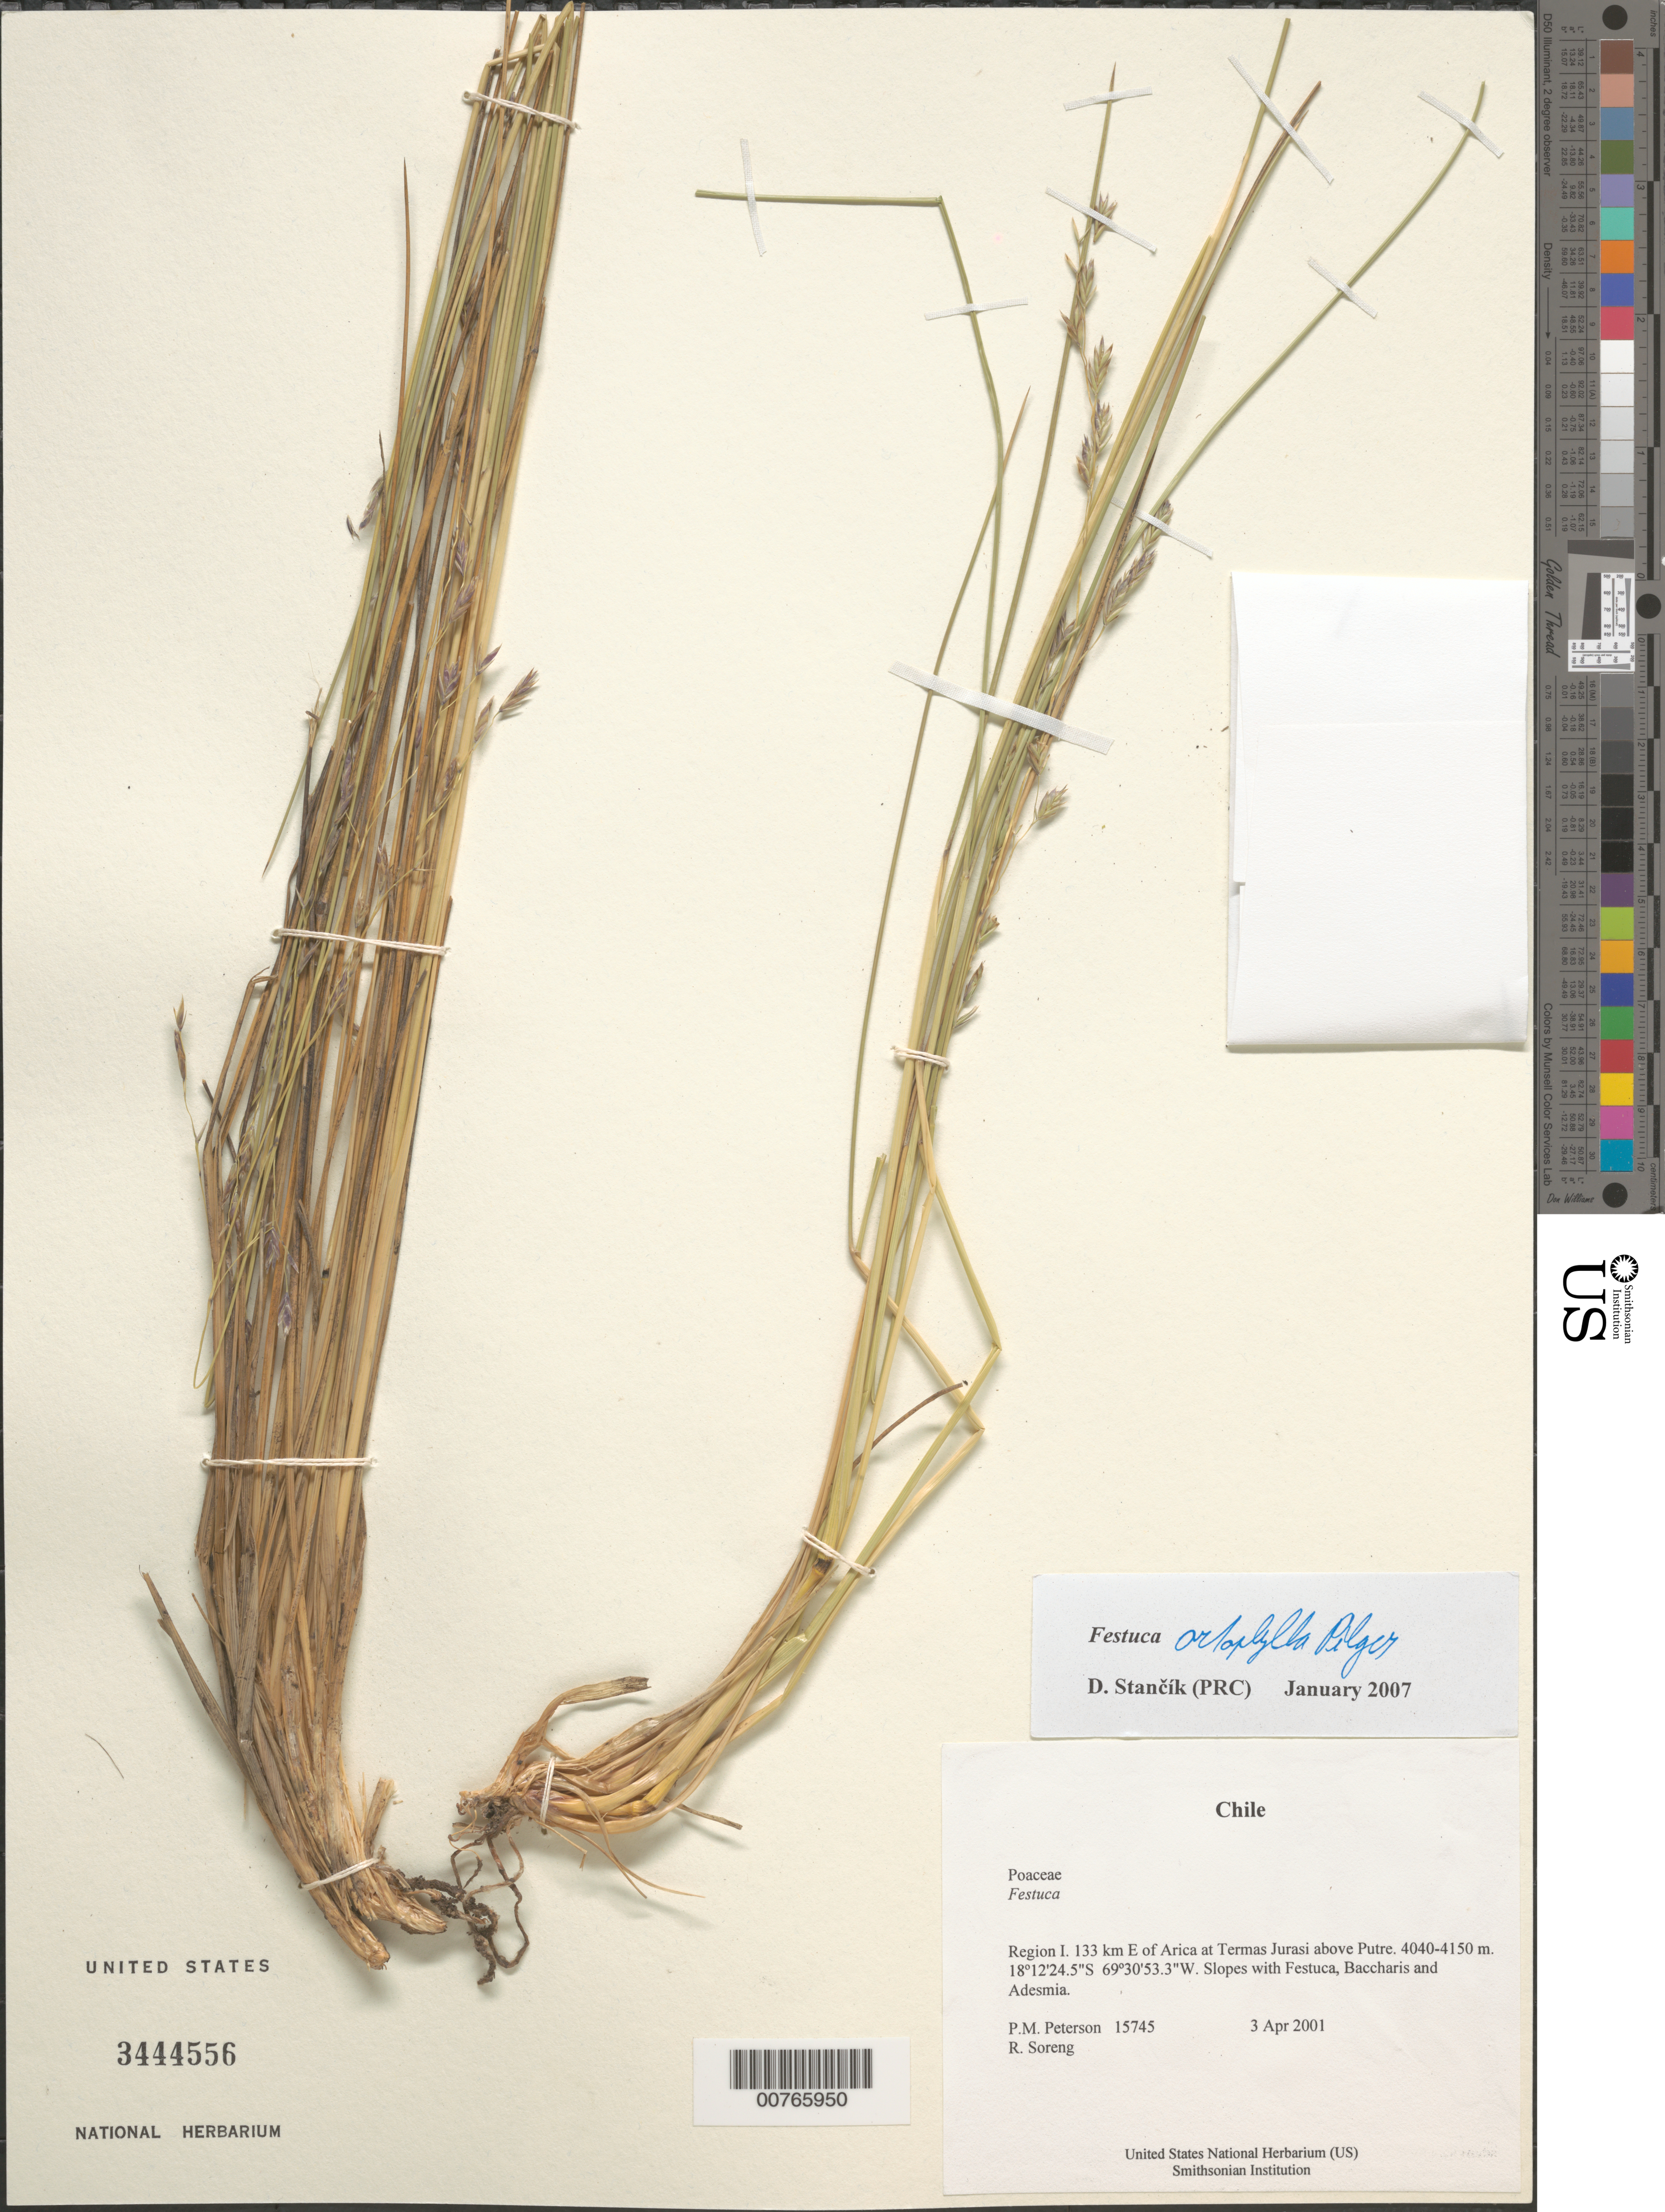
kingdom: Plantae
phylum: Tracheophyta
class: Liliopsida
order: Poales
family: Poaceae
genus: Festuca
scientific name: Festuca orthophylla var. boliviana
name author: Pilg.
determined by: Stancik, D.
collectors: P. M. Peterson & R. J. Soreng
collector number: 15745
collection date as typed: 03 Apr 2001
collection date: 2001-04-03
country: Chile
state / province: Tarapacá (I)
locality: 133 km E of Arica at Termas Jurasi above Putre.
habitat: Slopes with Festuca, Baccharis and Adesmia.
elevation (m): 4040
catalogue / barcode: US 3444556